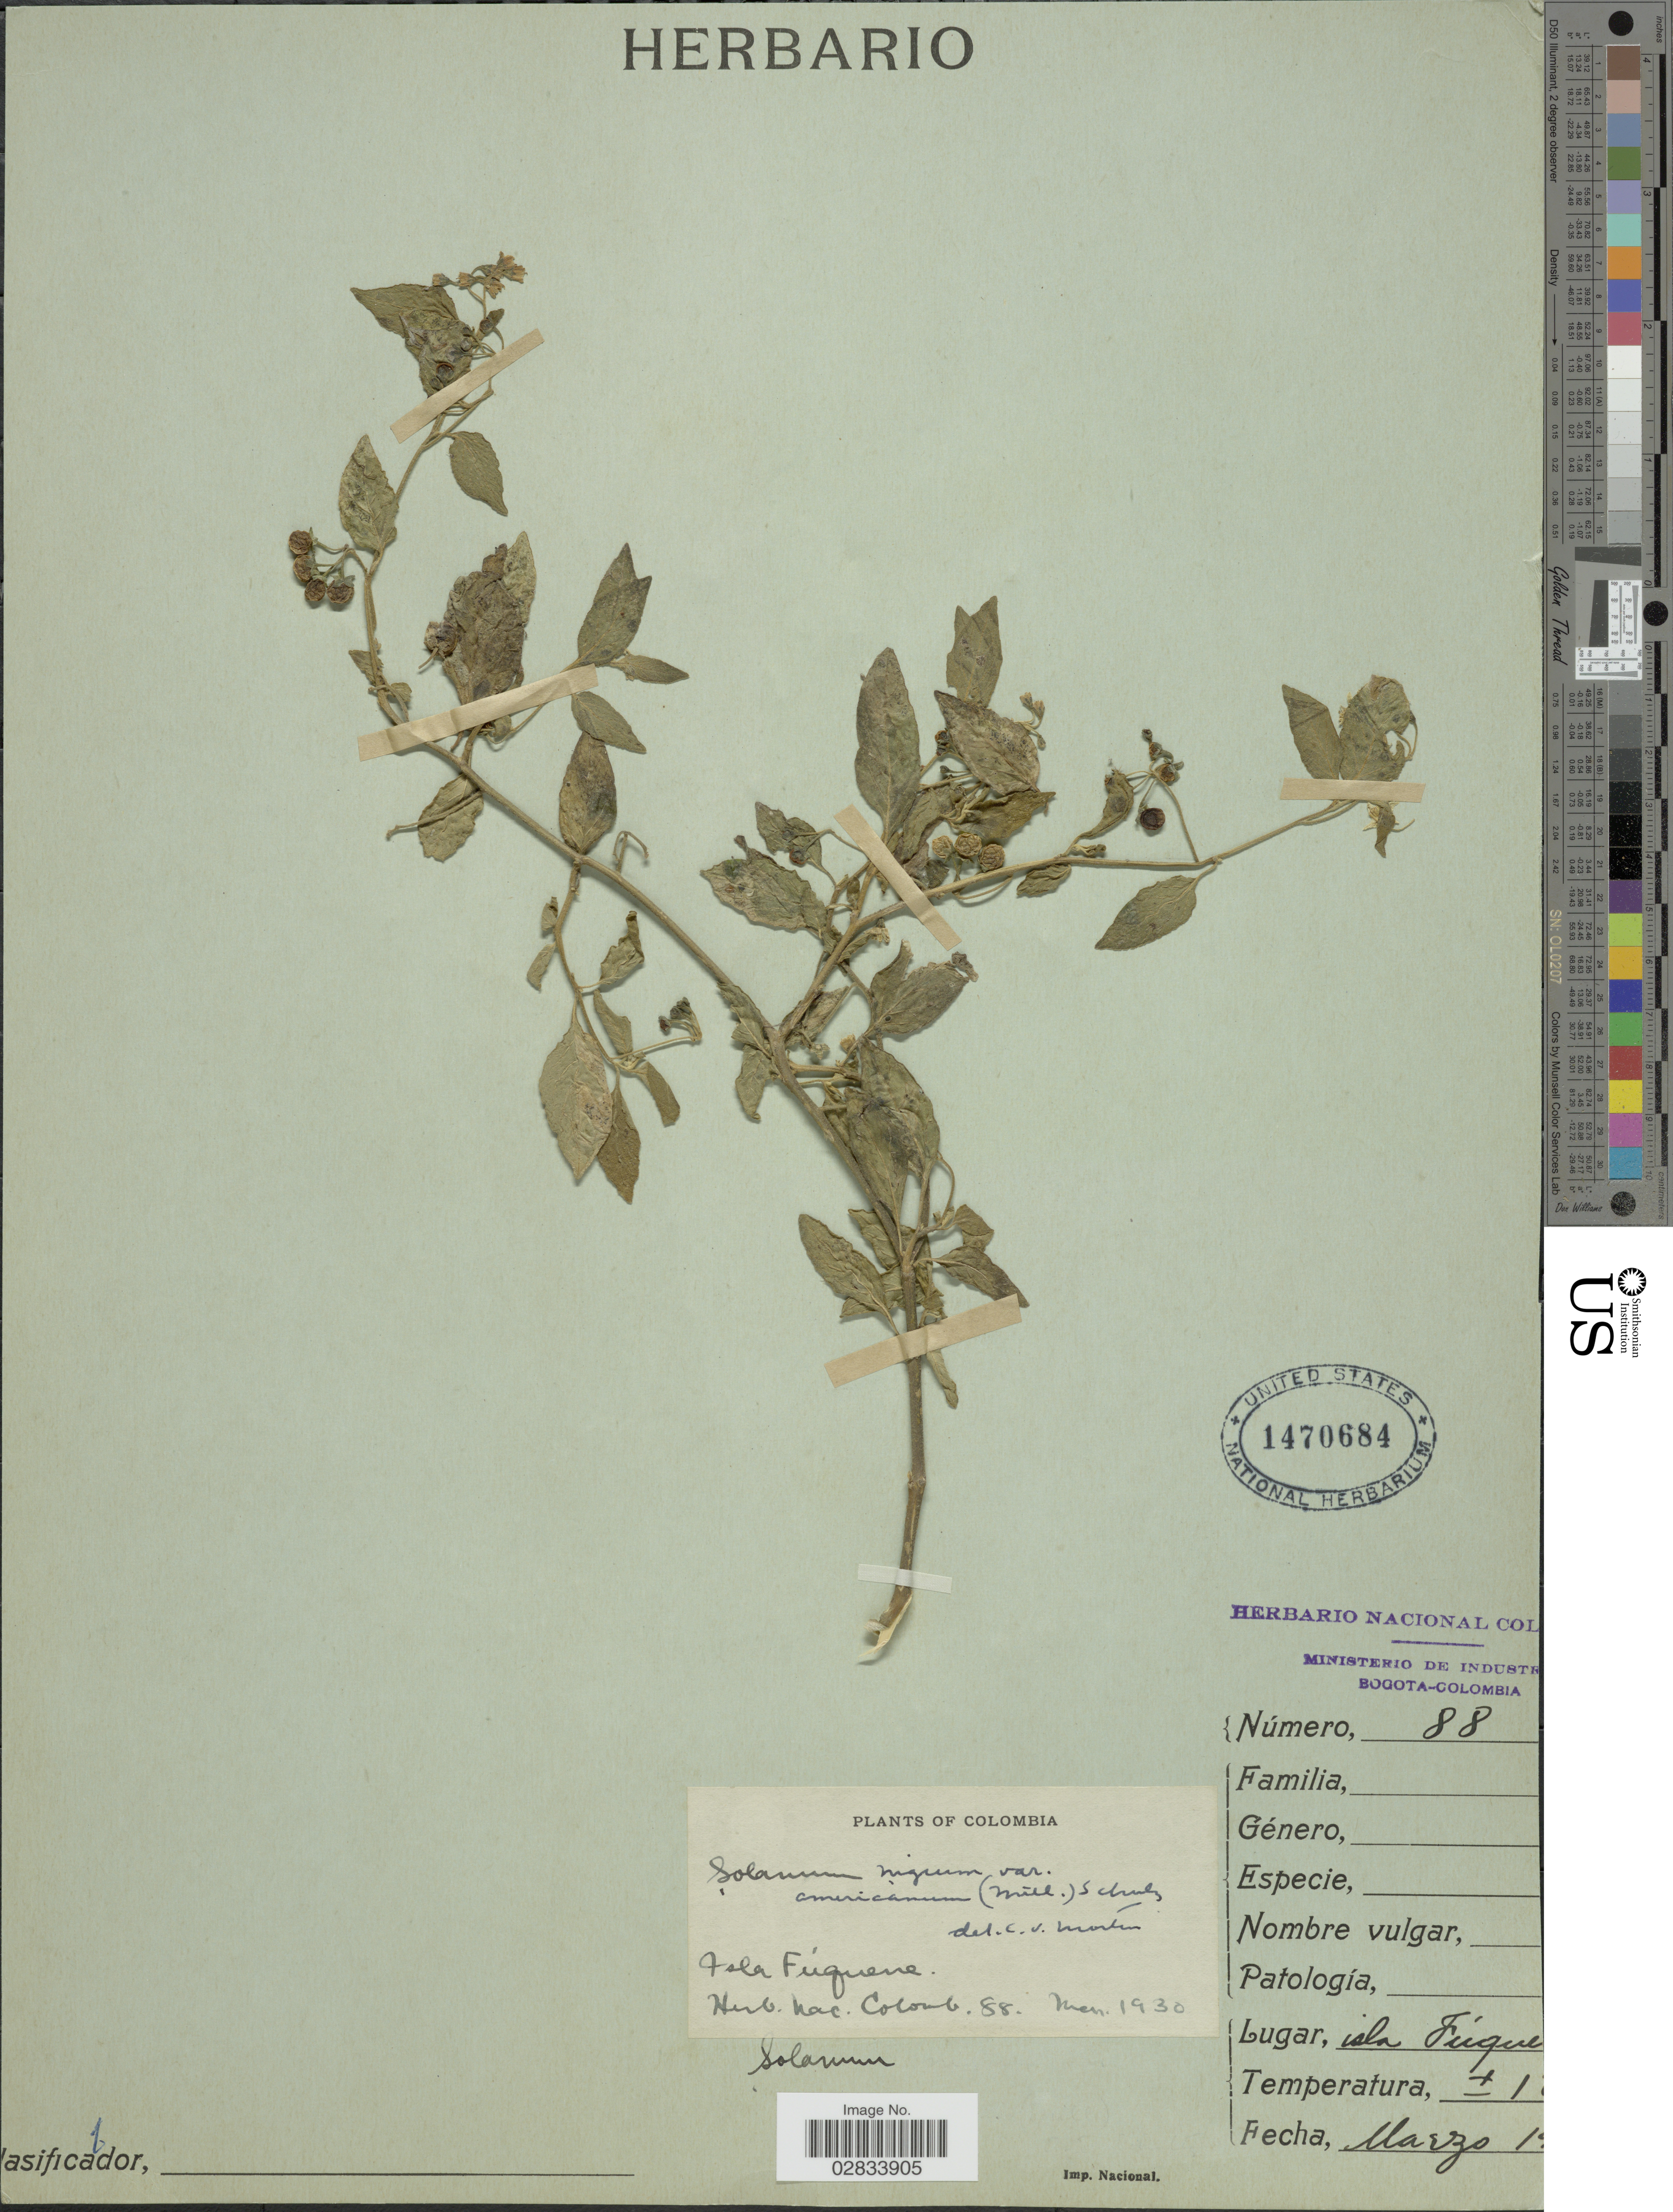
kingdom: Plantae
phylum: Tracheophyta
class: Magnoliopsida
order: Solanales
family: Solanaceae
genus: Solanum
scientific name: Solanum nigrum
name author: L.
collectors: ex herb. Nac. Colomb.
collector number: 88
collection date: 1930-03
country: Colombia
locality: Isla Fúguena.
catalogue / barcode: US 1470684